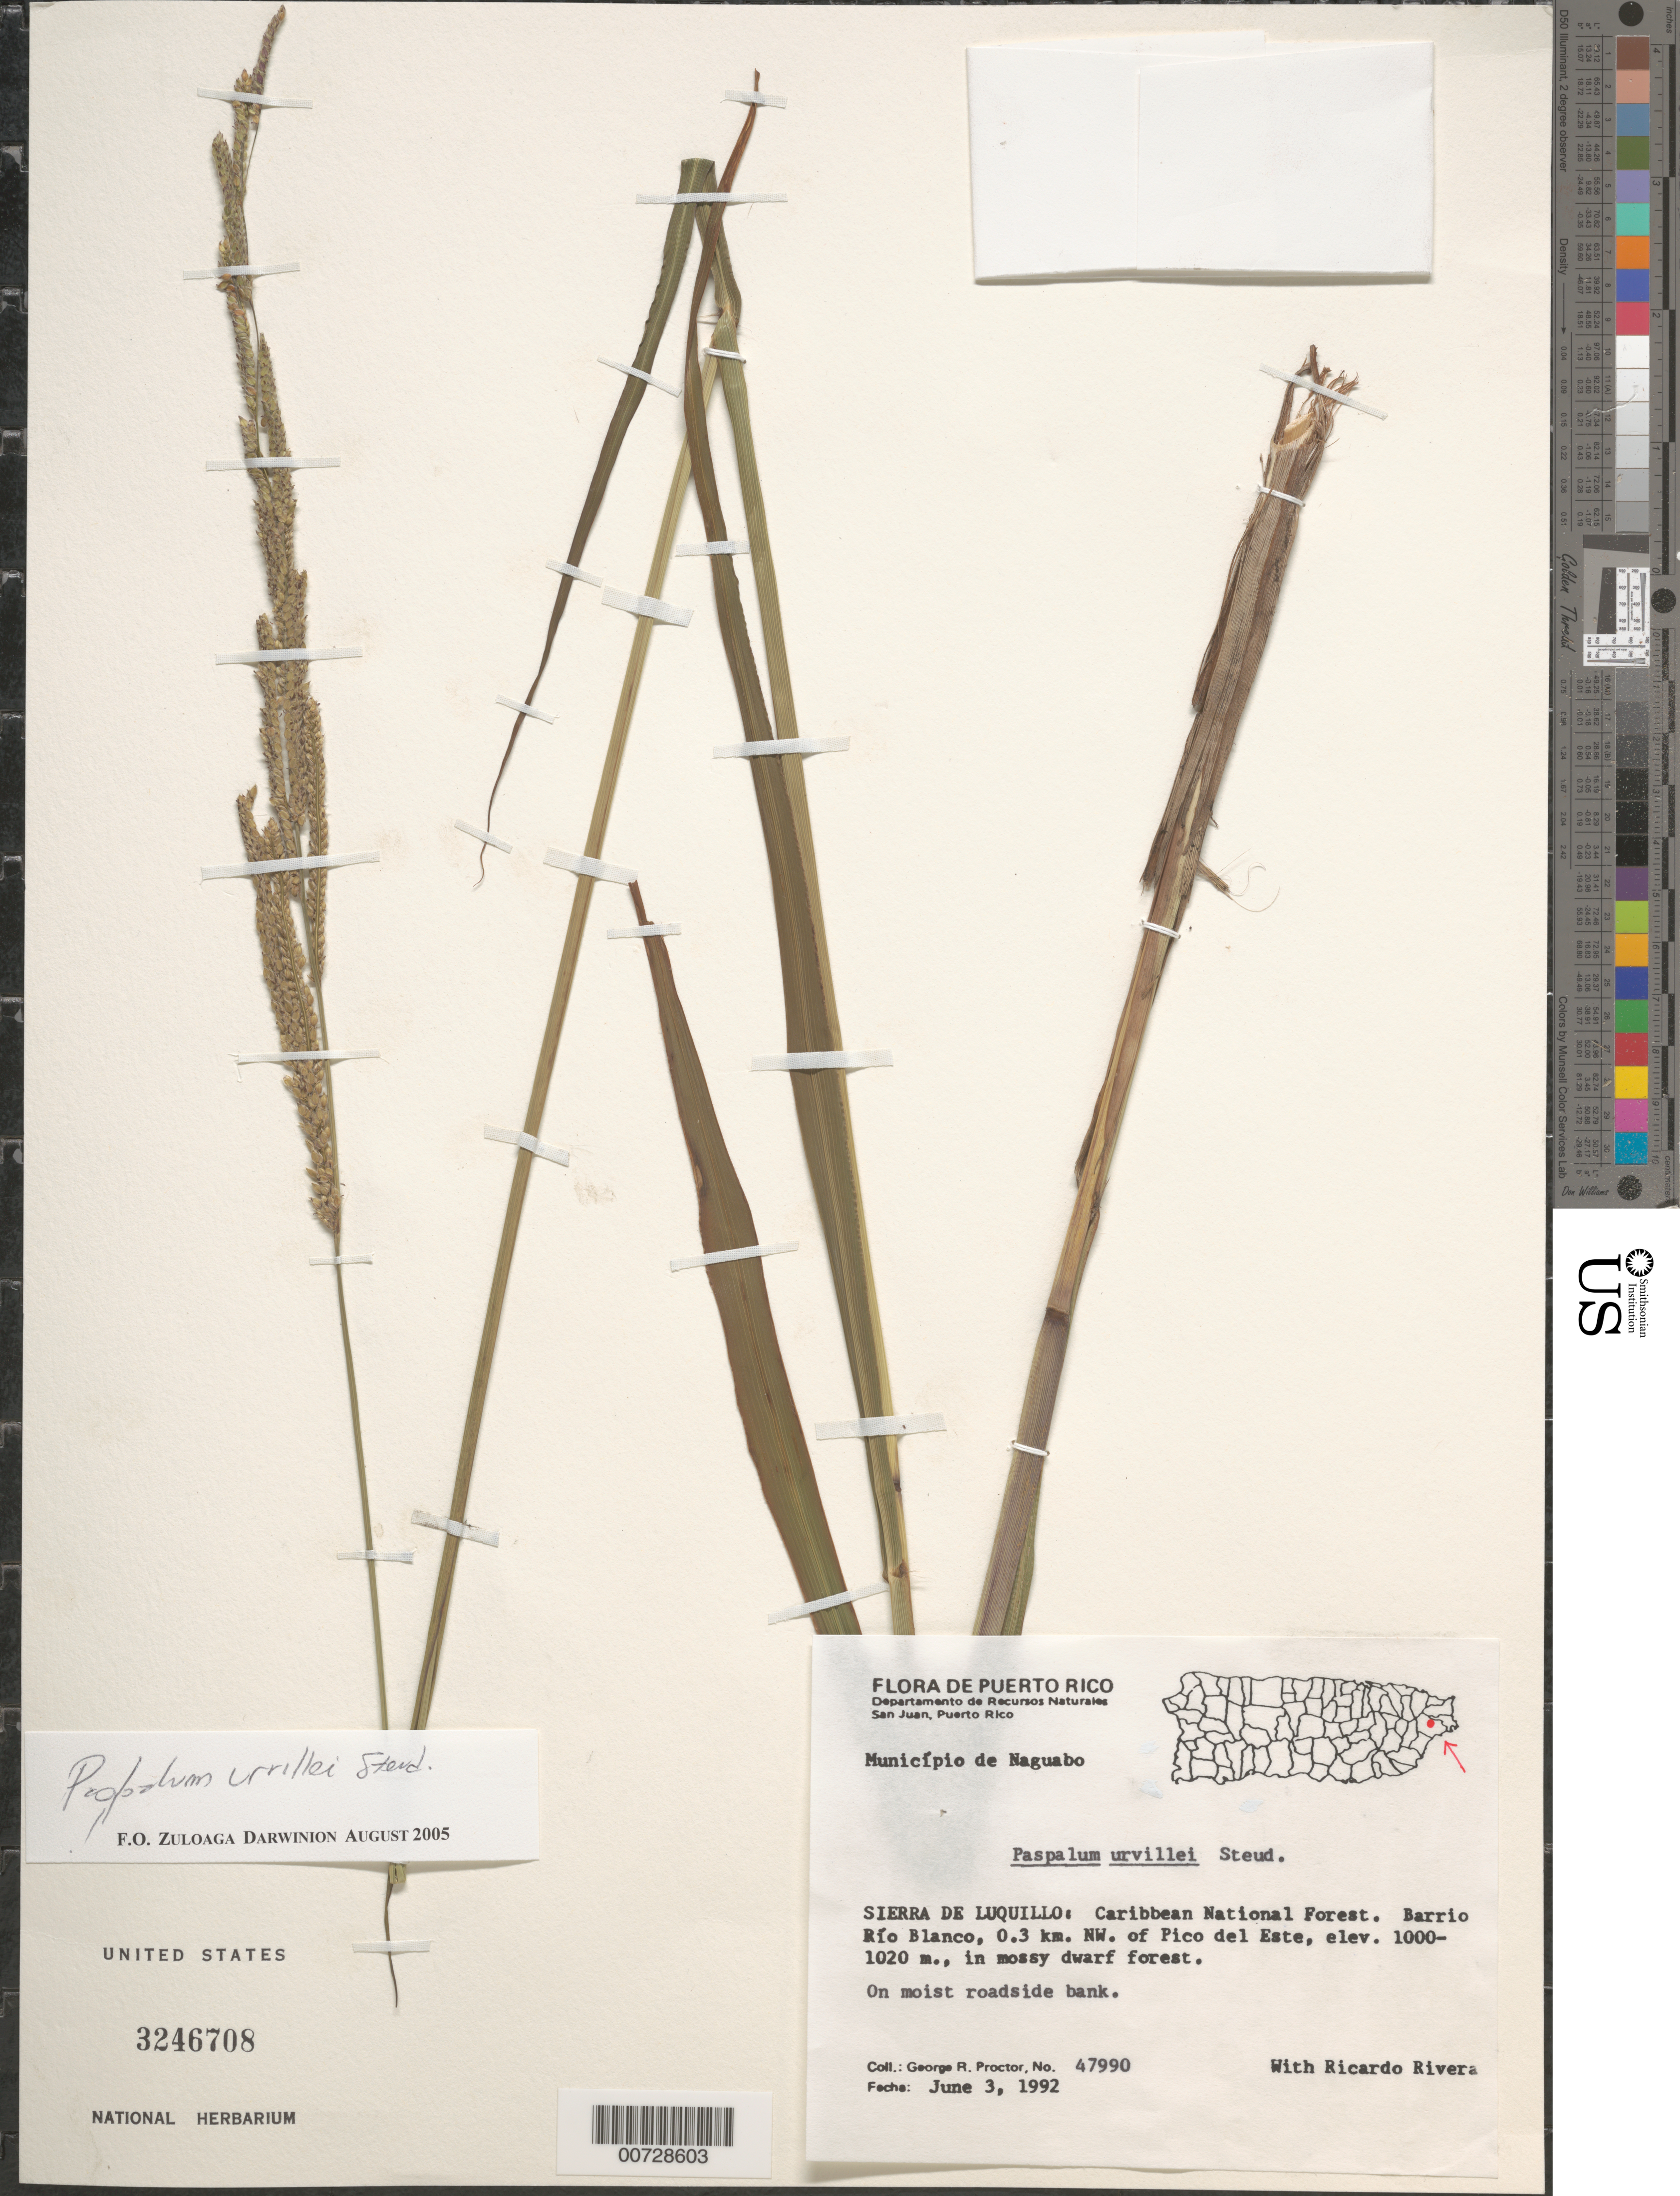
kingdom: Plantae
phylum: Tracheophyta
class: Liliopsida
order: Poales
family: Poaceae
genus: Paspalum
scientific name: Paspalum urvillei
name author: Steud.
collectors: G. R. Proctor & R. Rivera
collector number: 47990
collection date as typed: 03 Jun 1992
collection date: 1992-06-03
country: Puerto Rico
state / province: Naguabo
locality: Mun. Naguabo, Sierra de Luquillo: Carib. Natl. Forest, Barrio Río Blanco, 0.3 km NW of Pico del Este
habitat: In mossy dwarf forest; moist roadside bank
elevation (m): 1000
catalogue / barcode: US 3246708